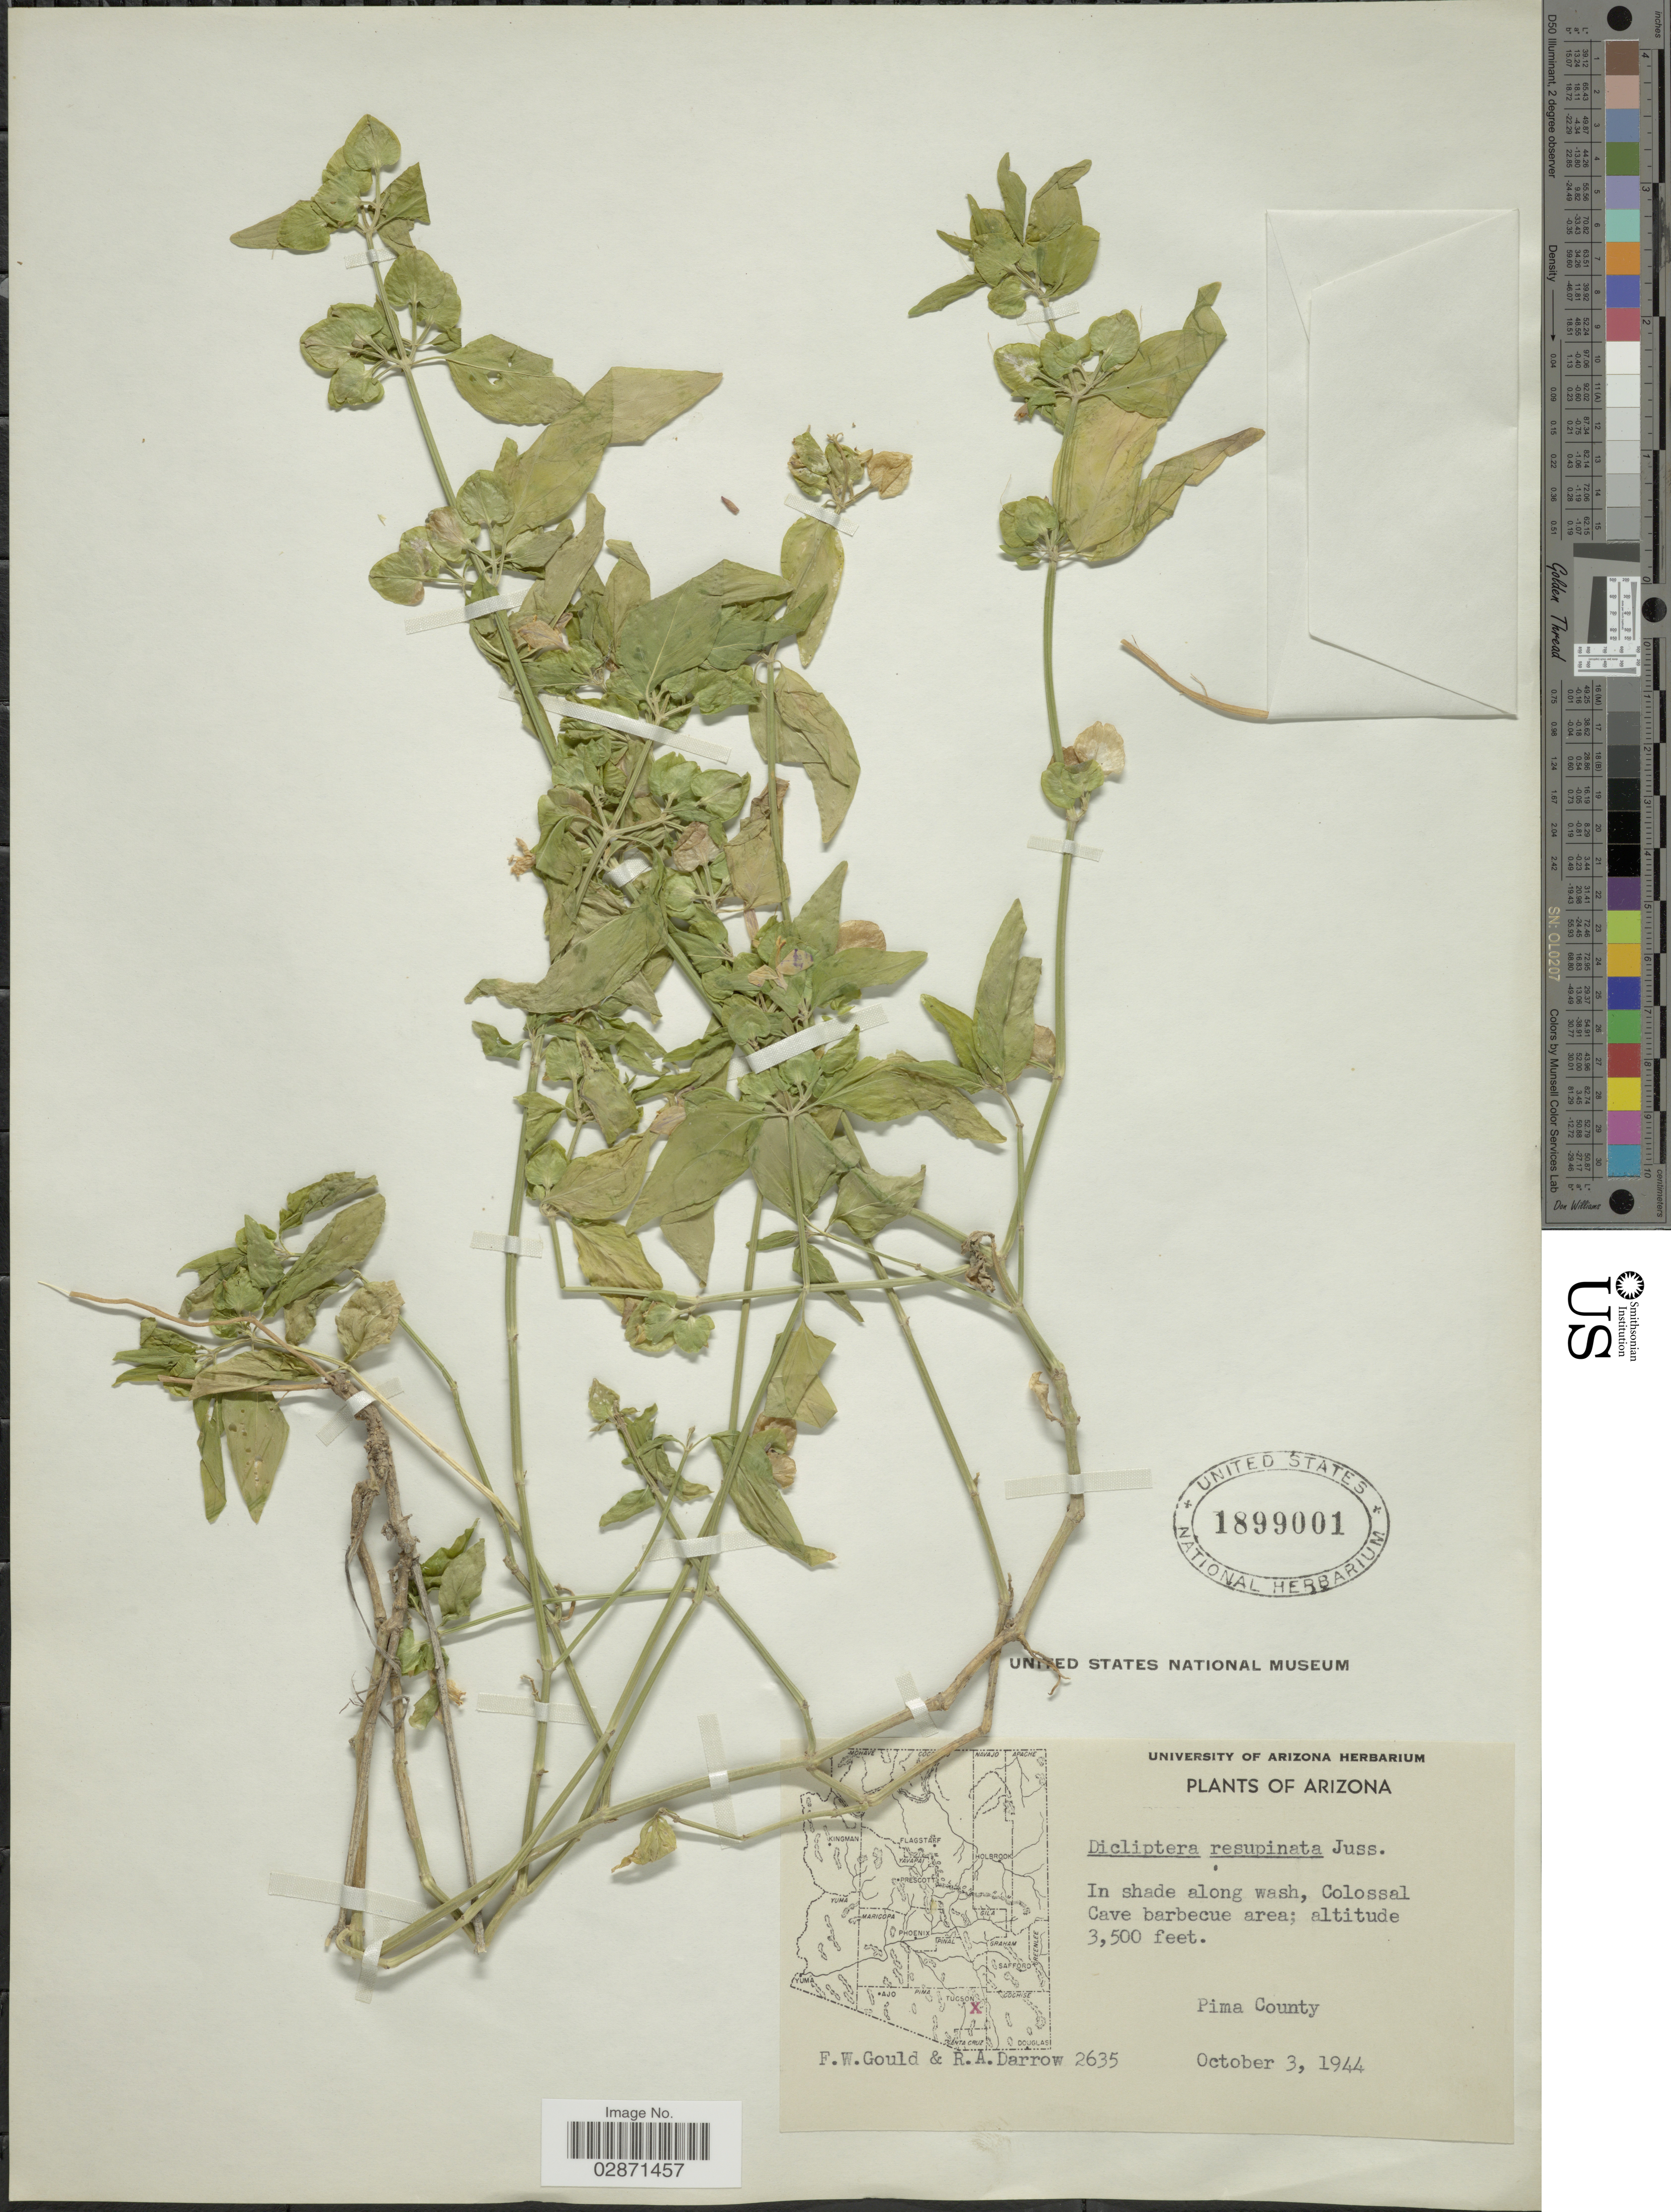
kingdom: Plantae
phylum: Tracheophyta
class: Magnoliopsida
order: Lamiales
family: Acanthaceae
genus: Dicliptera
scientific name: Dicliptera resupinata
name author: (Vahl) Juss.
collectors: F. W. Gould & R. A. Darrow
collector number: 2635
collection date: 1944-10-03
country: United States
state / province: Arizona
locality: In shade along wash, Colossal Cave barbecue area. Pima County.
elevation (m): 1067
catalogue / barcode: US 1899001